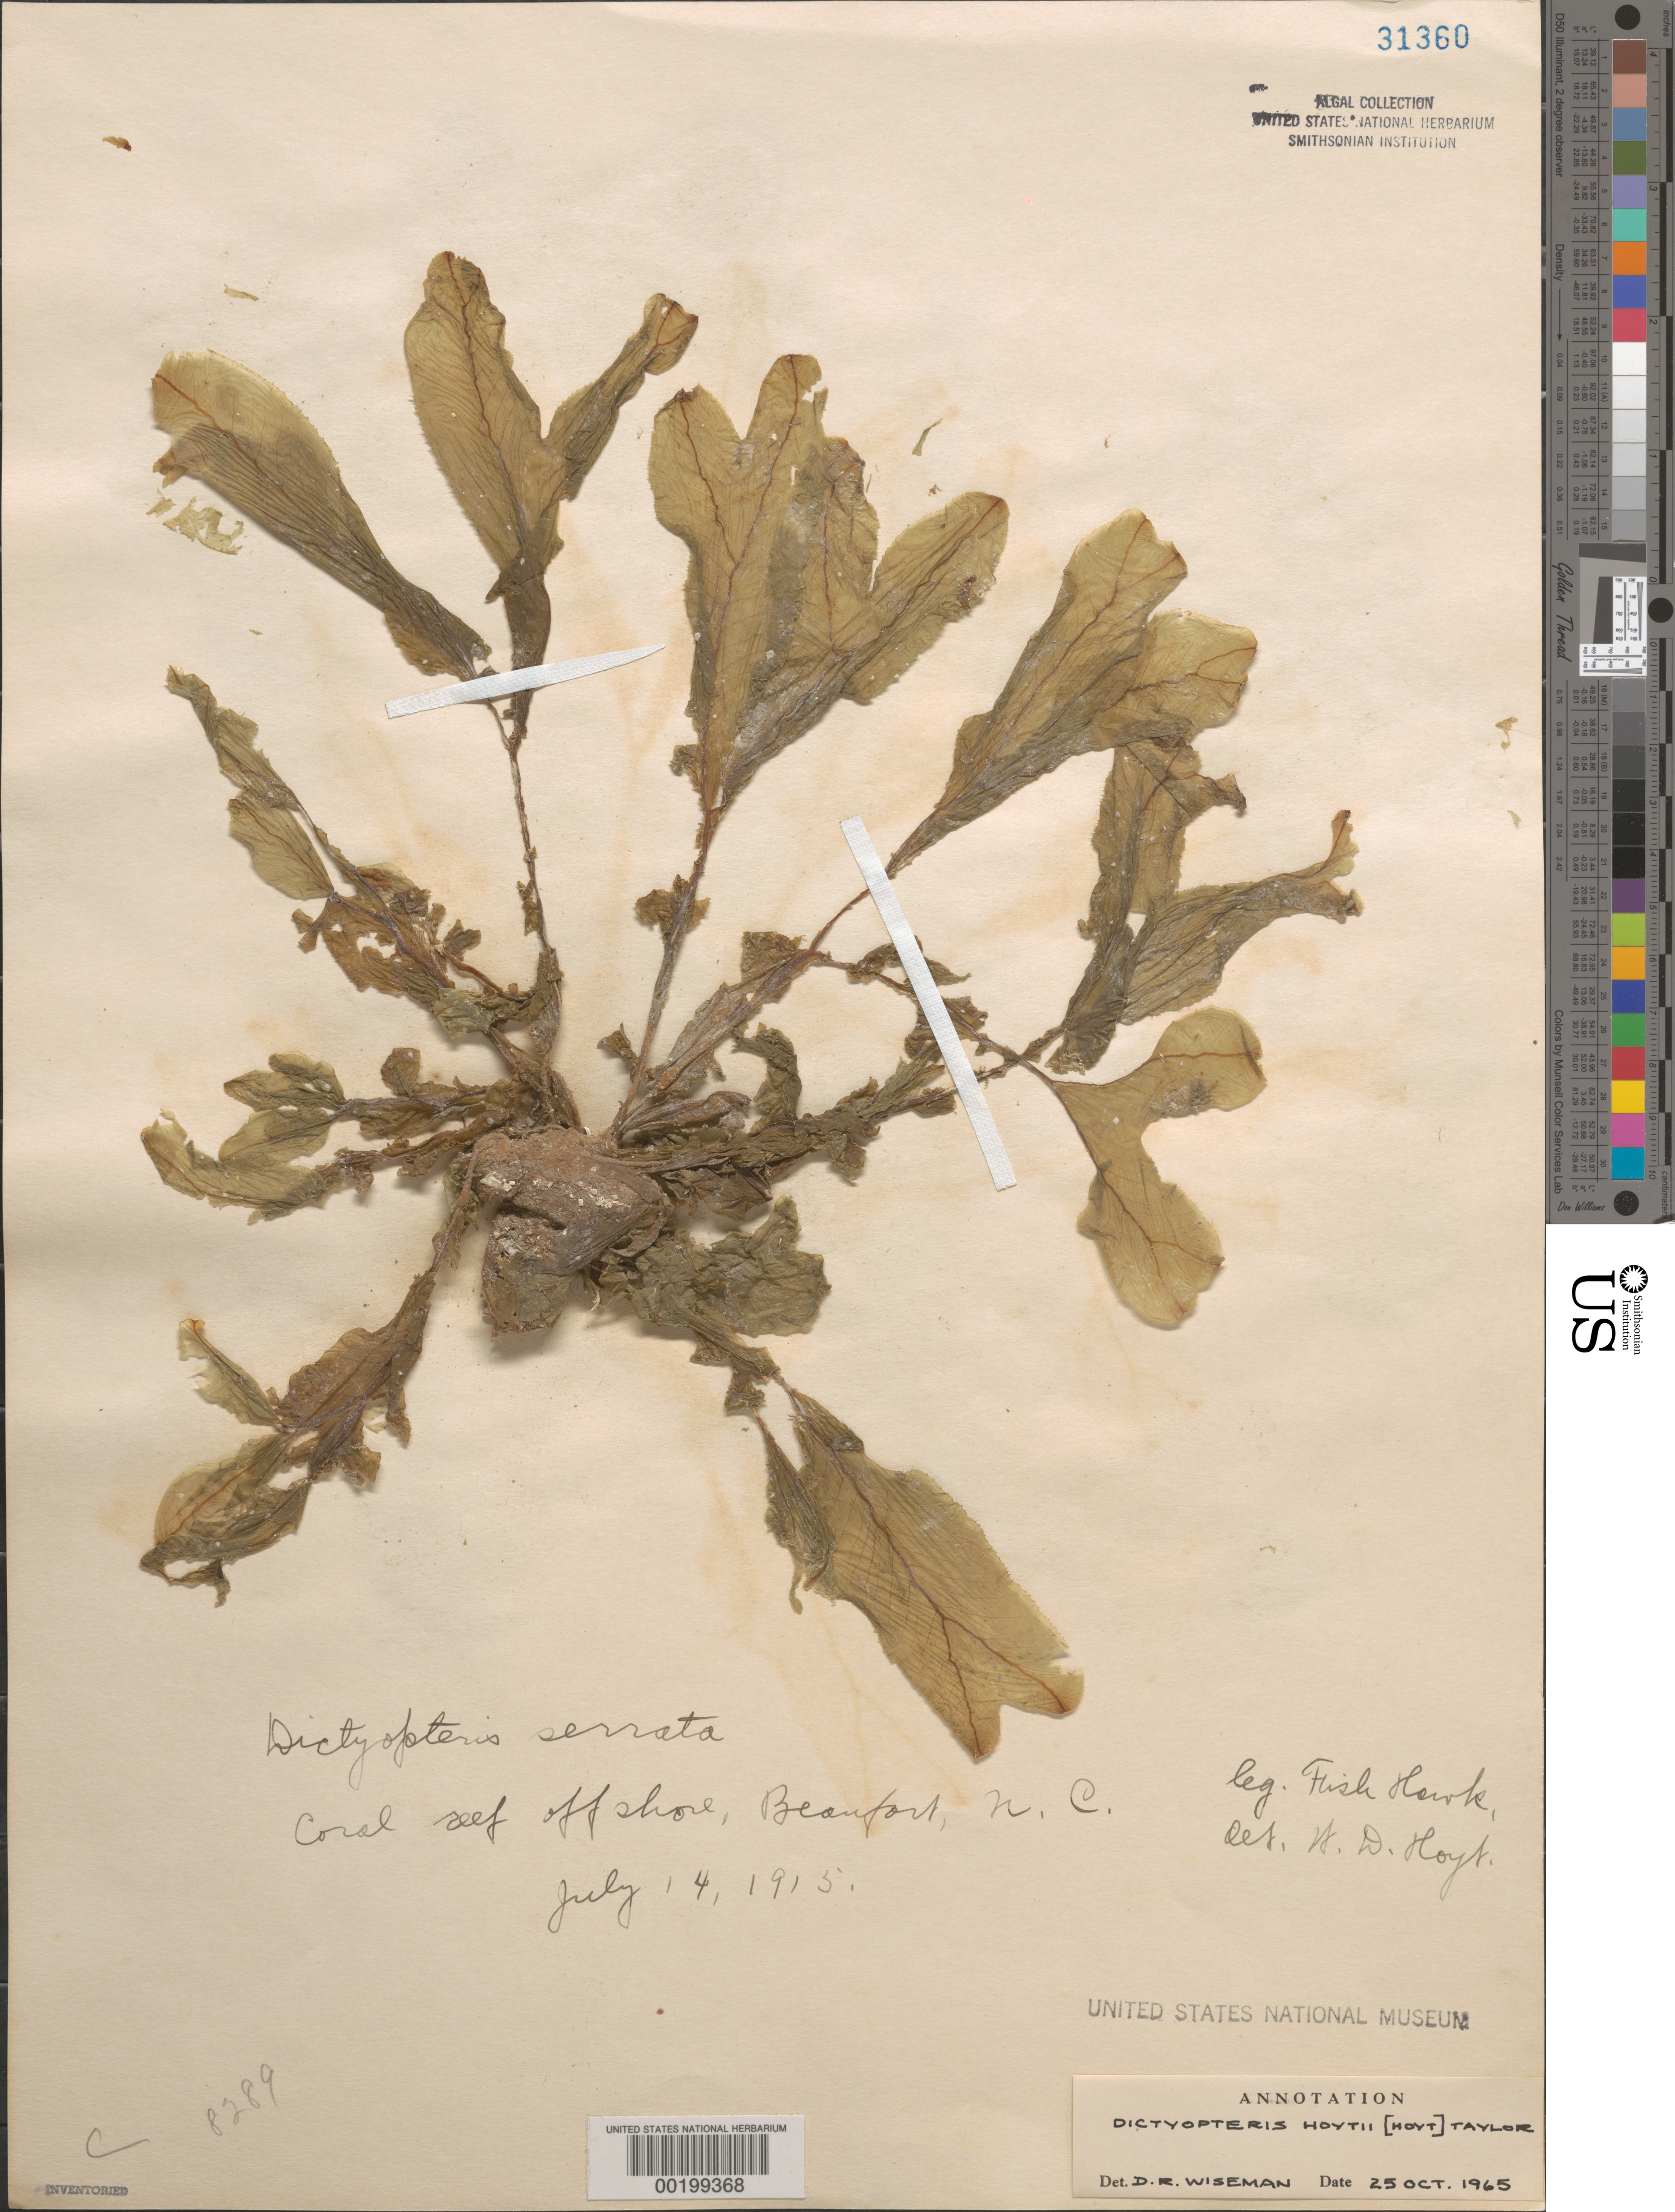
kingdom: Chromista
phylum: Ochrophyta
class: Phaeophyceae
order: Dictyotales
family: Dictyotaceae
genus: Dictyopteris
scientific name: Dictyopteris serrata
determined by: Wiseman, D. R.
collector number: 8289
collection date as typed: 14 Jul 1915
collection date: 1915-07-14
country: United States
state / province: North Carolina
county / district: Carteret County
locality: Beaufort, coral reef 20 miles offshore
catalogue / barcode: US 31360